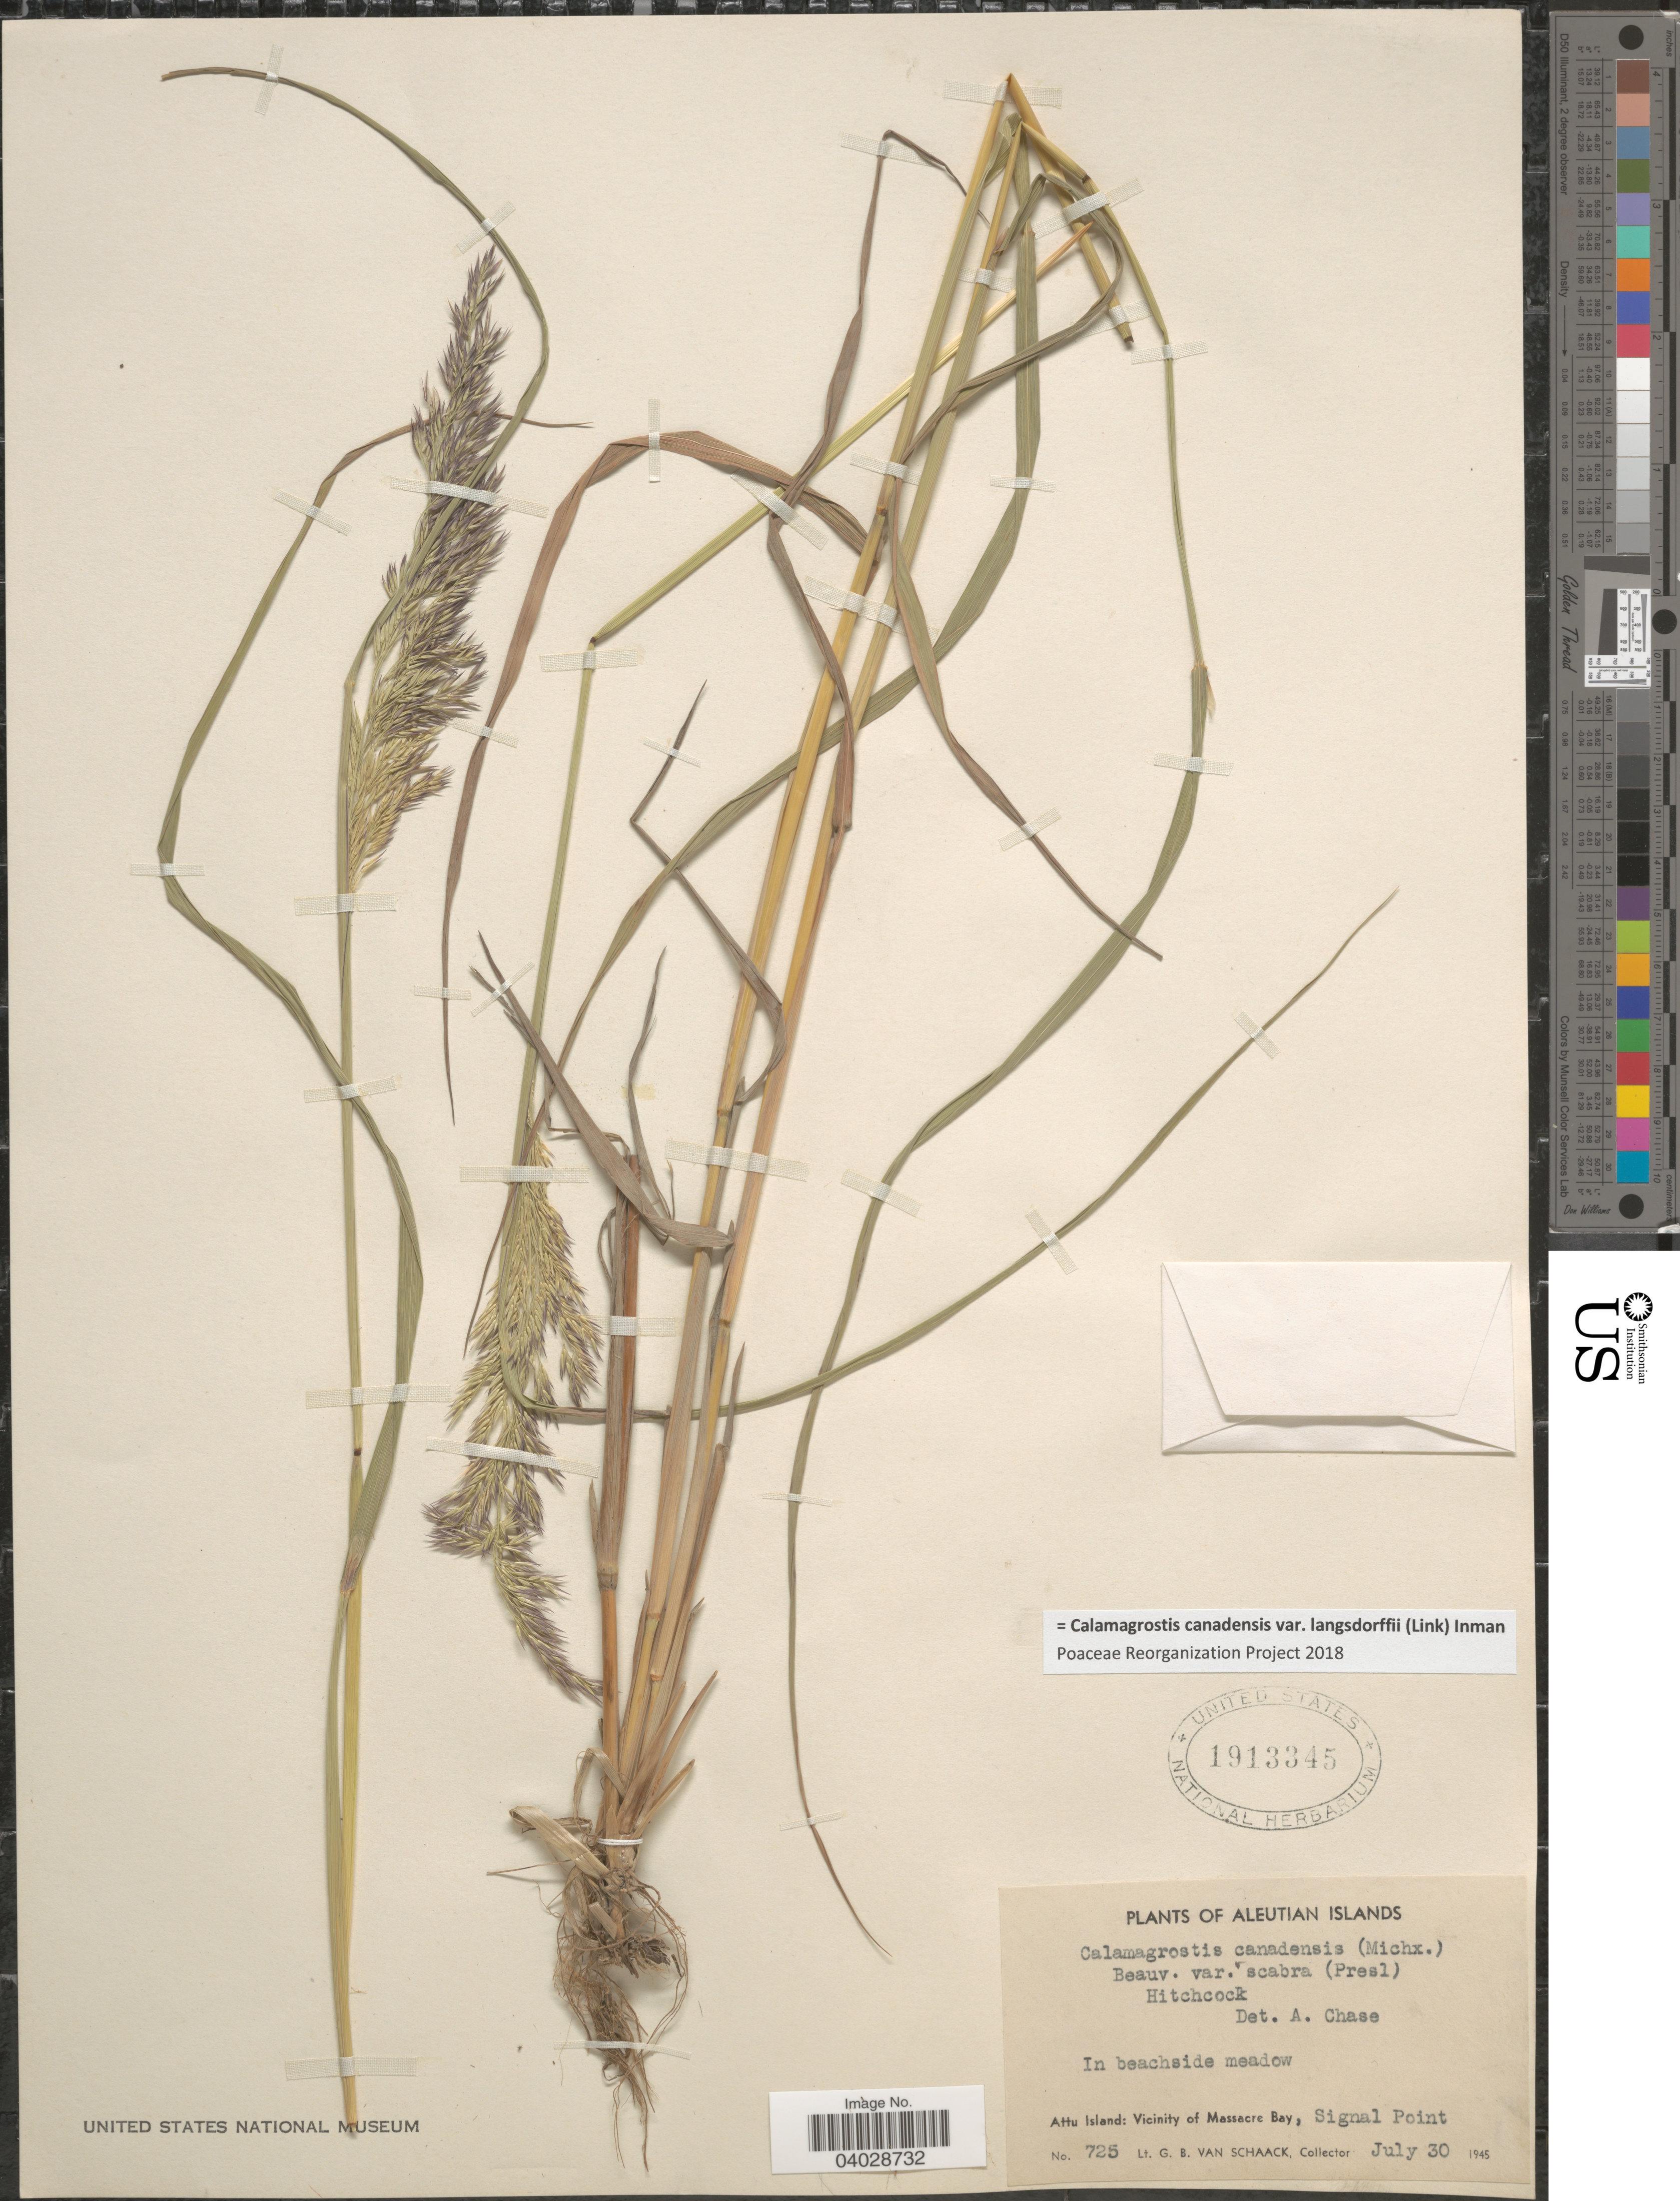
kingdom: Plantae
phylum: Tracheophyta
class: Liliopsida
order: Poales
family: Poaceae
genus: Calamagrostis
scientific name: Calamagrostis canadensis var. langsdorffii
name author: (Link) Inman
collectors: G. Van Schaack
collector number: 725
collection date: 1945-07-30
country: United States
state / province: Alaska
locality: Aleutian Islands. In beachside meadow. Attu Island: Vicinity of Massacre Bay, Signal Point.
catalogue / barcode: US 1913345